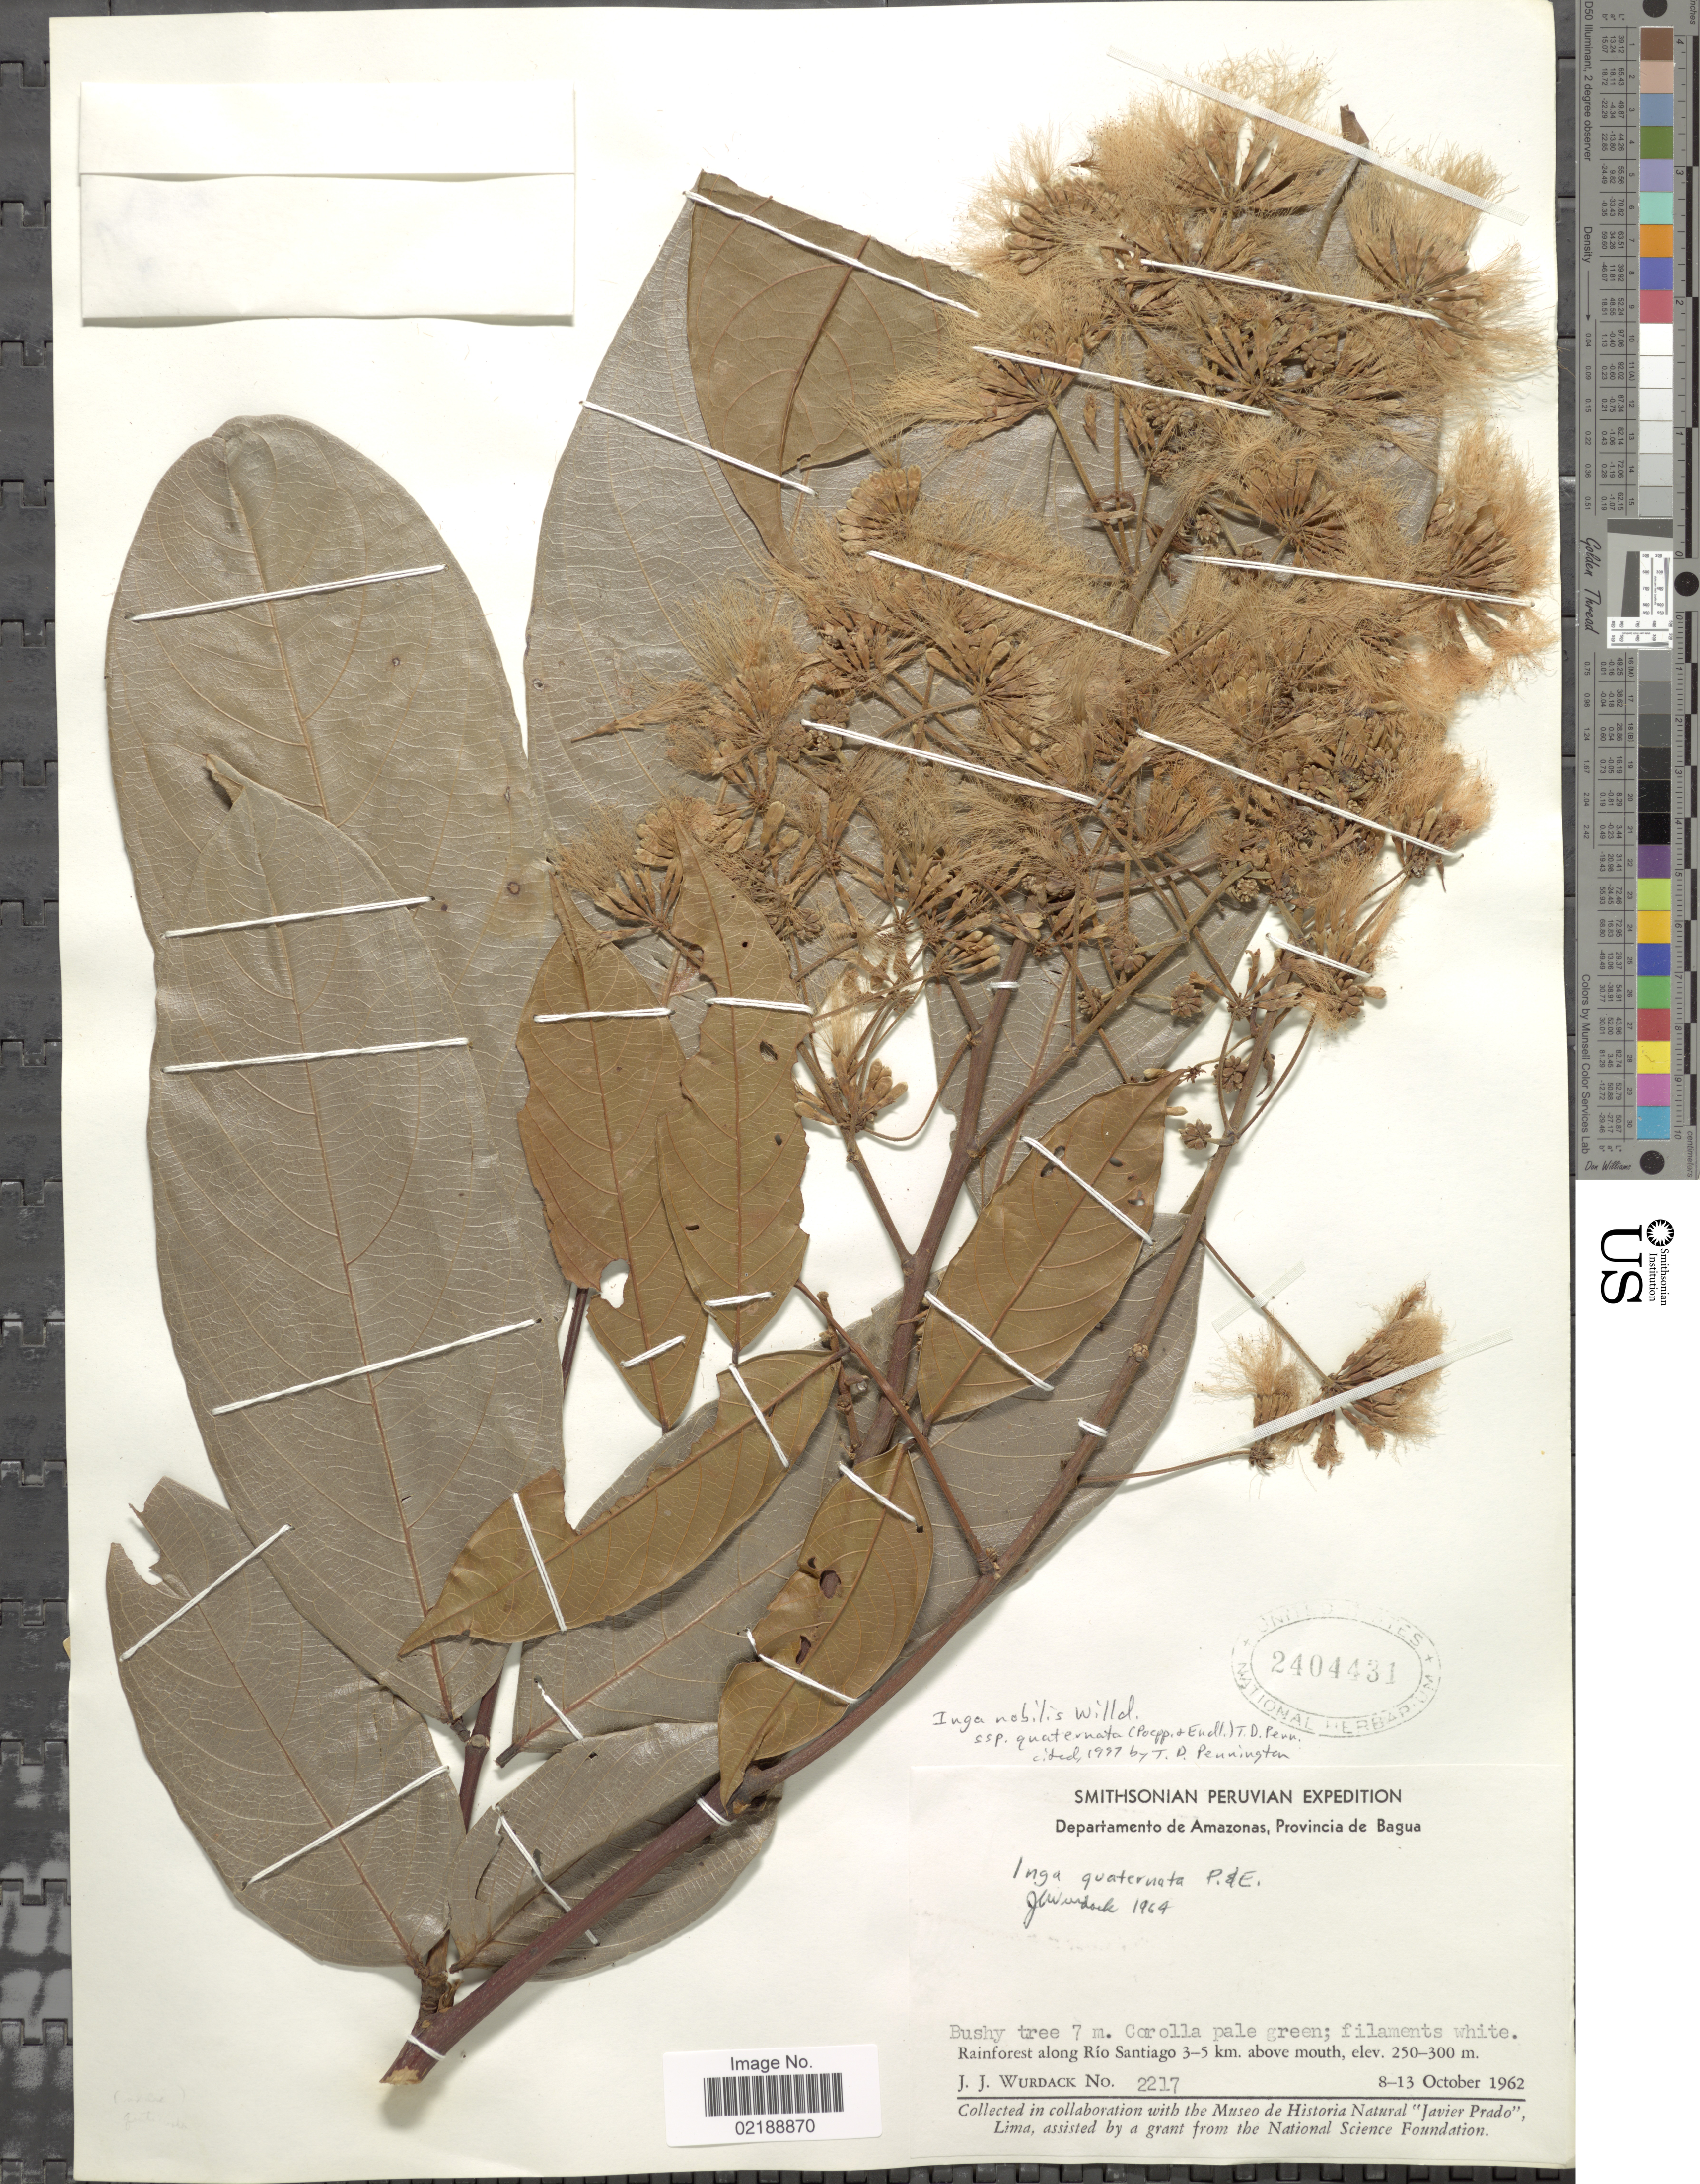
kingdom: Plantae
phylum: Tracheophyta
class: Magnoliopsida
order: Fabales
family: Fabaceae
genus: Inga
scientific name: Inga nobilis subsp. quaternata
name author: (Poepp. & Endl.) T.D. Penn.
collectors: J. J. Wurdack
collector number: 2217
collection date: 1962-10-08/1962-10-13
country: Peru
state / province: Amazonas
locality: Departamento de Amazonas, Provincia de Bagua, Rainforest along Río Santiago 3-5 km above mouth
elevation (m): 250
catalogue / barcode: US 2404431